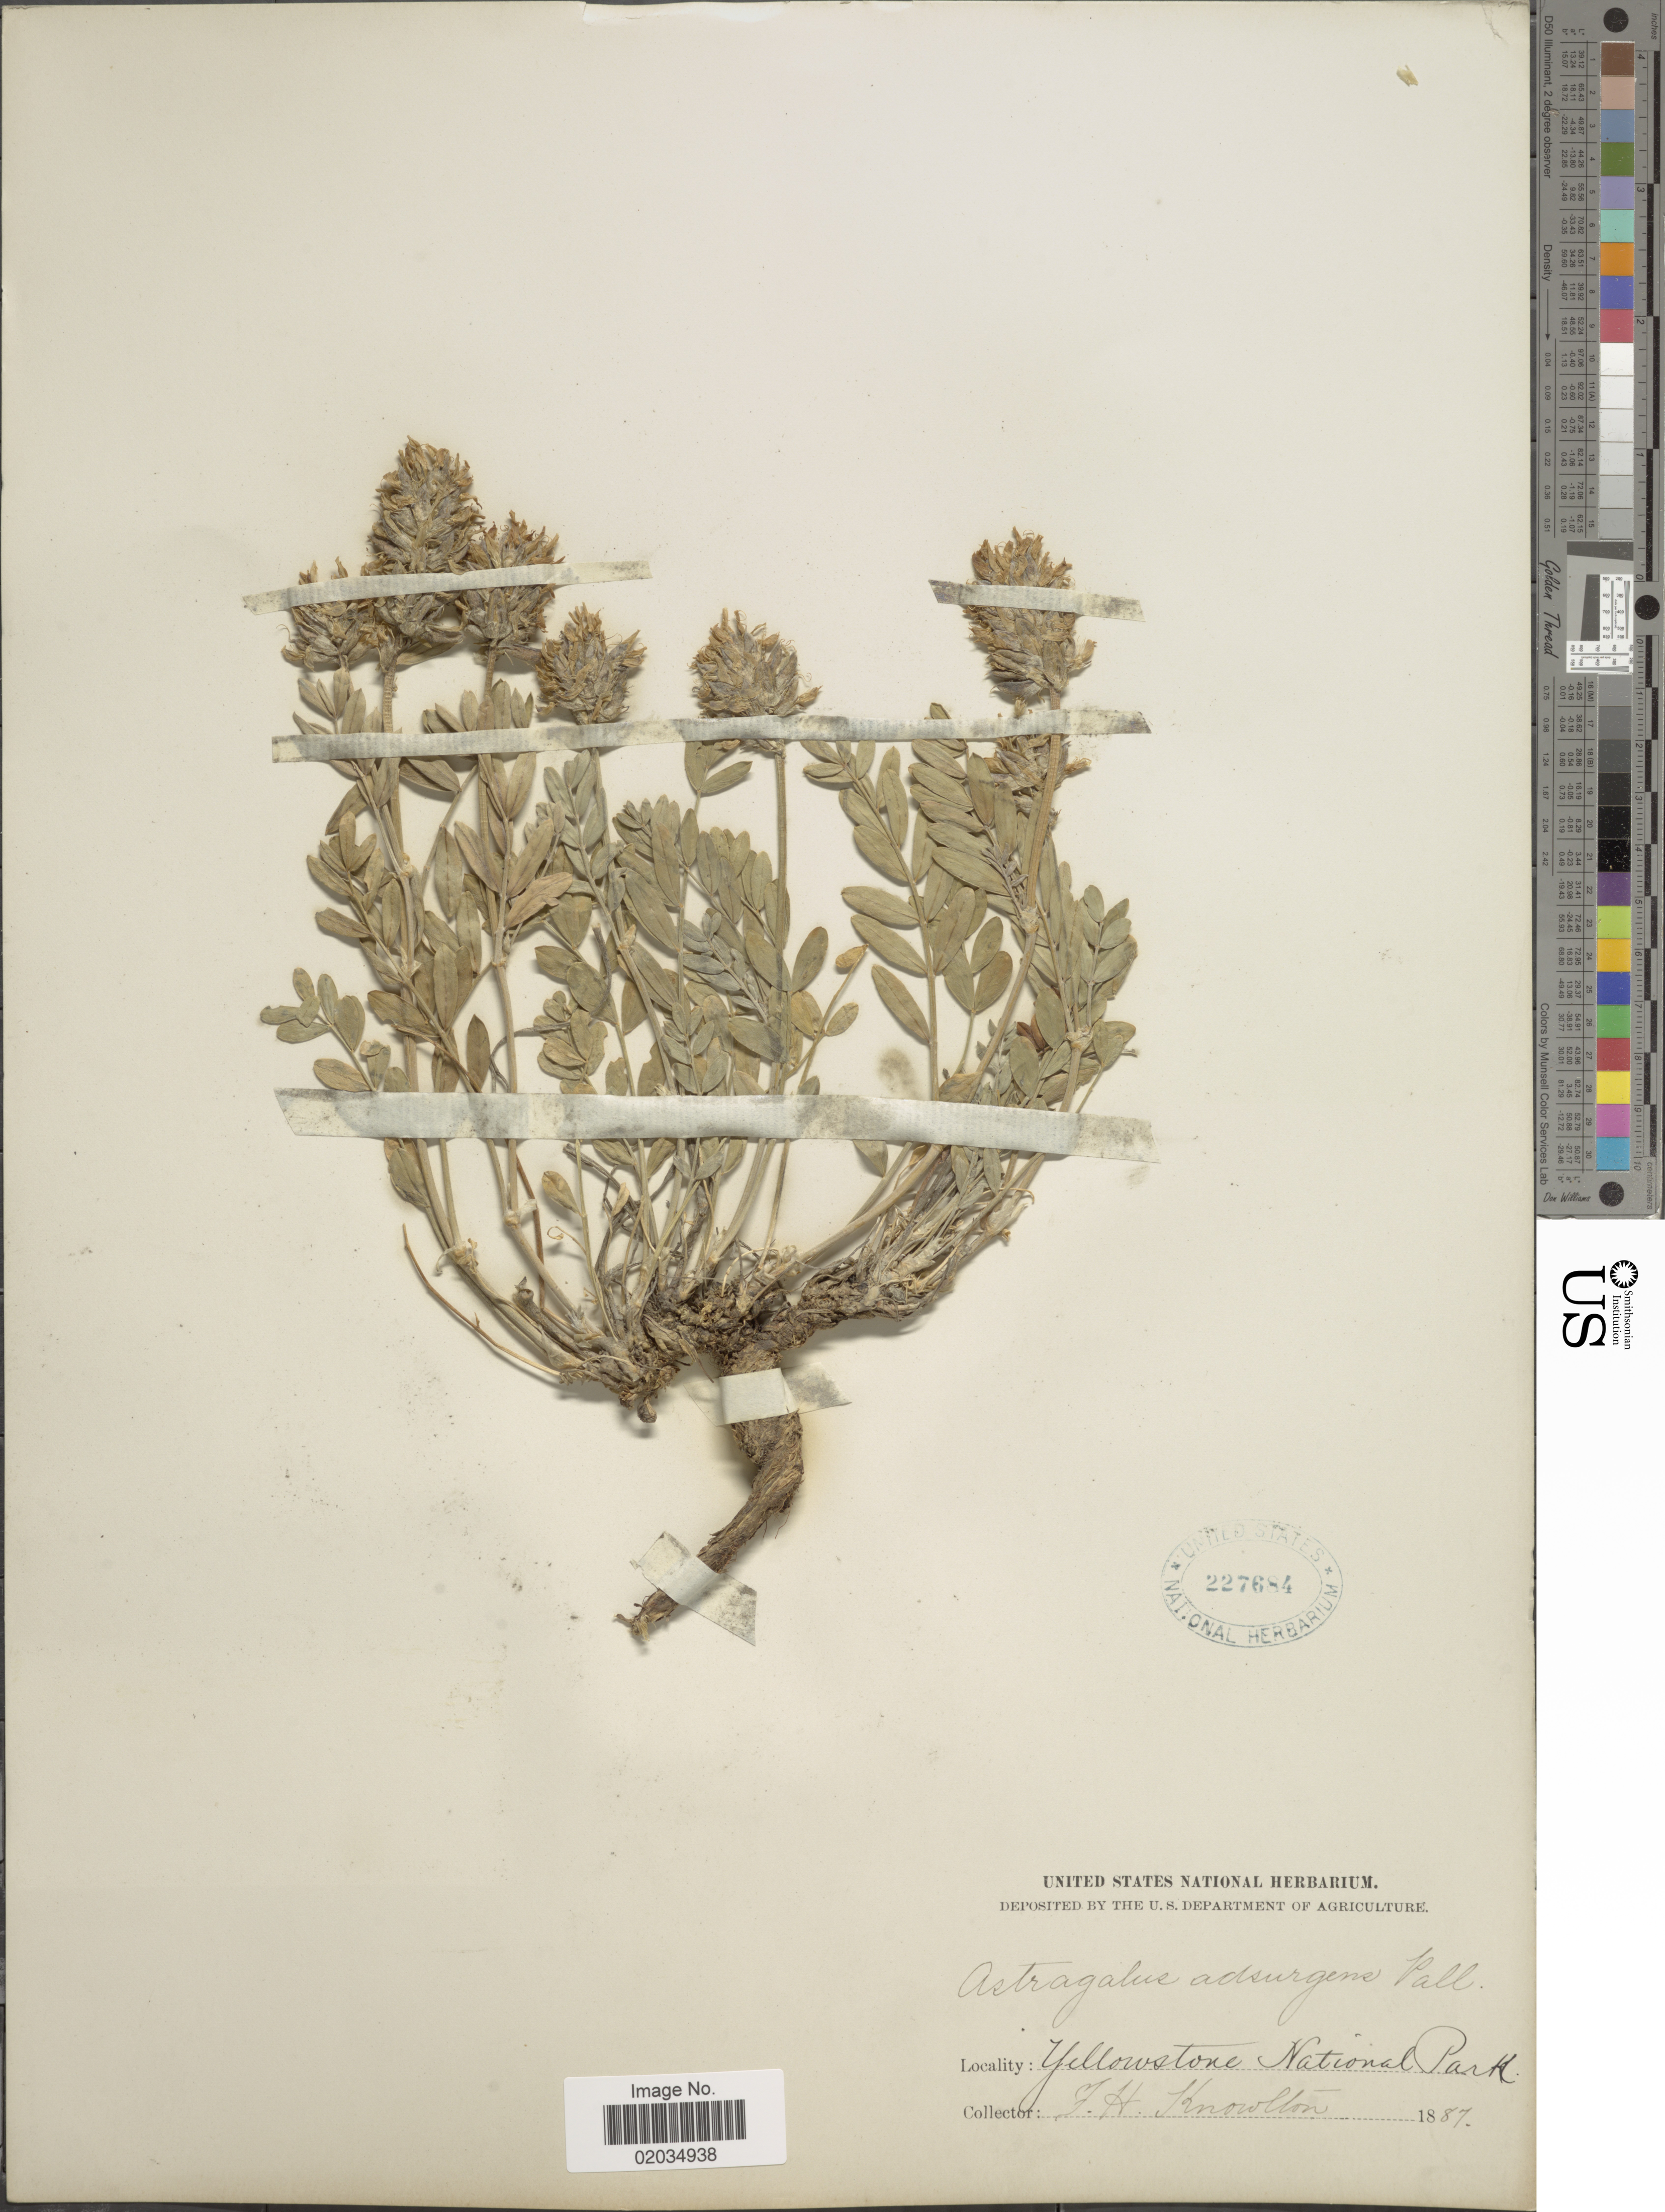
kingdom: Plantae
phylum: Tracheophyta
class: Magnoliopsida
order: Fabales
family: Fabaceae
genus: Astragalus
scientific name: Astragalus striatus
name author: Nutt.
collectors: F. H. Knowlton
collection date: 1887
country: United States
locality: Yellowstone National Park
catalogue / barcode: US 227684